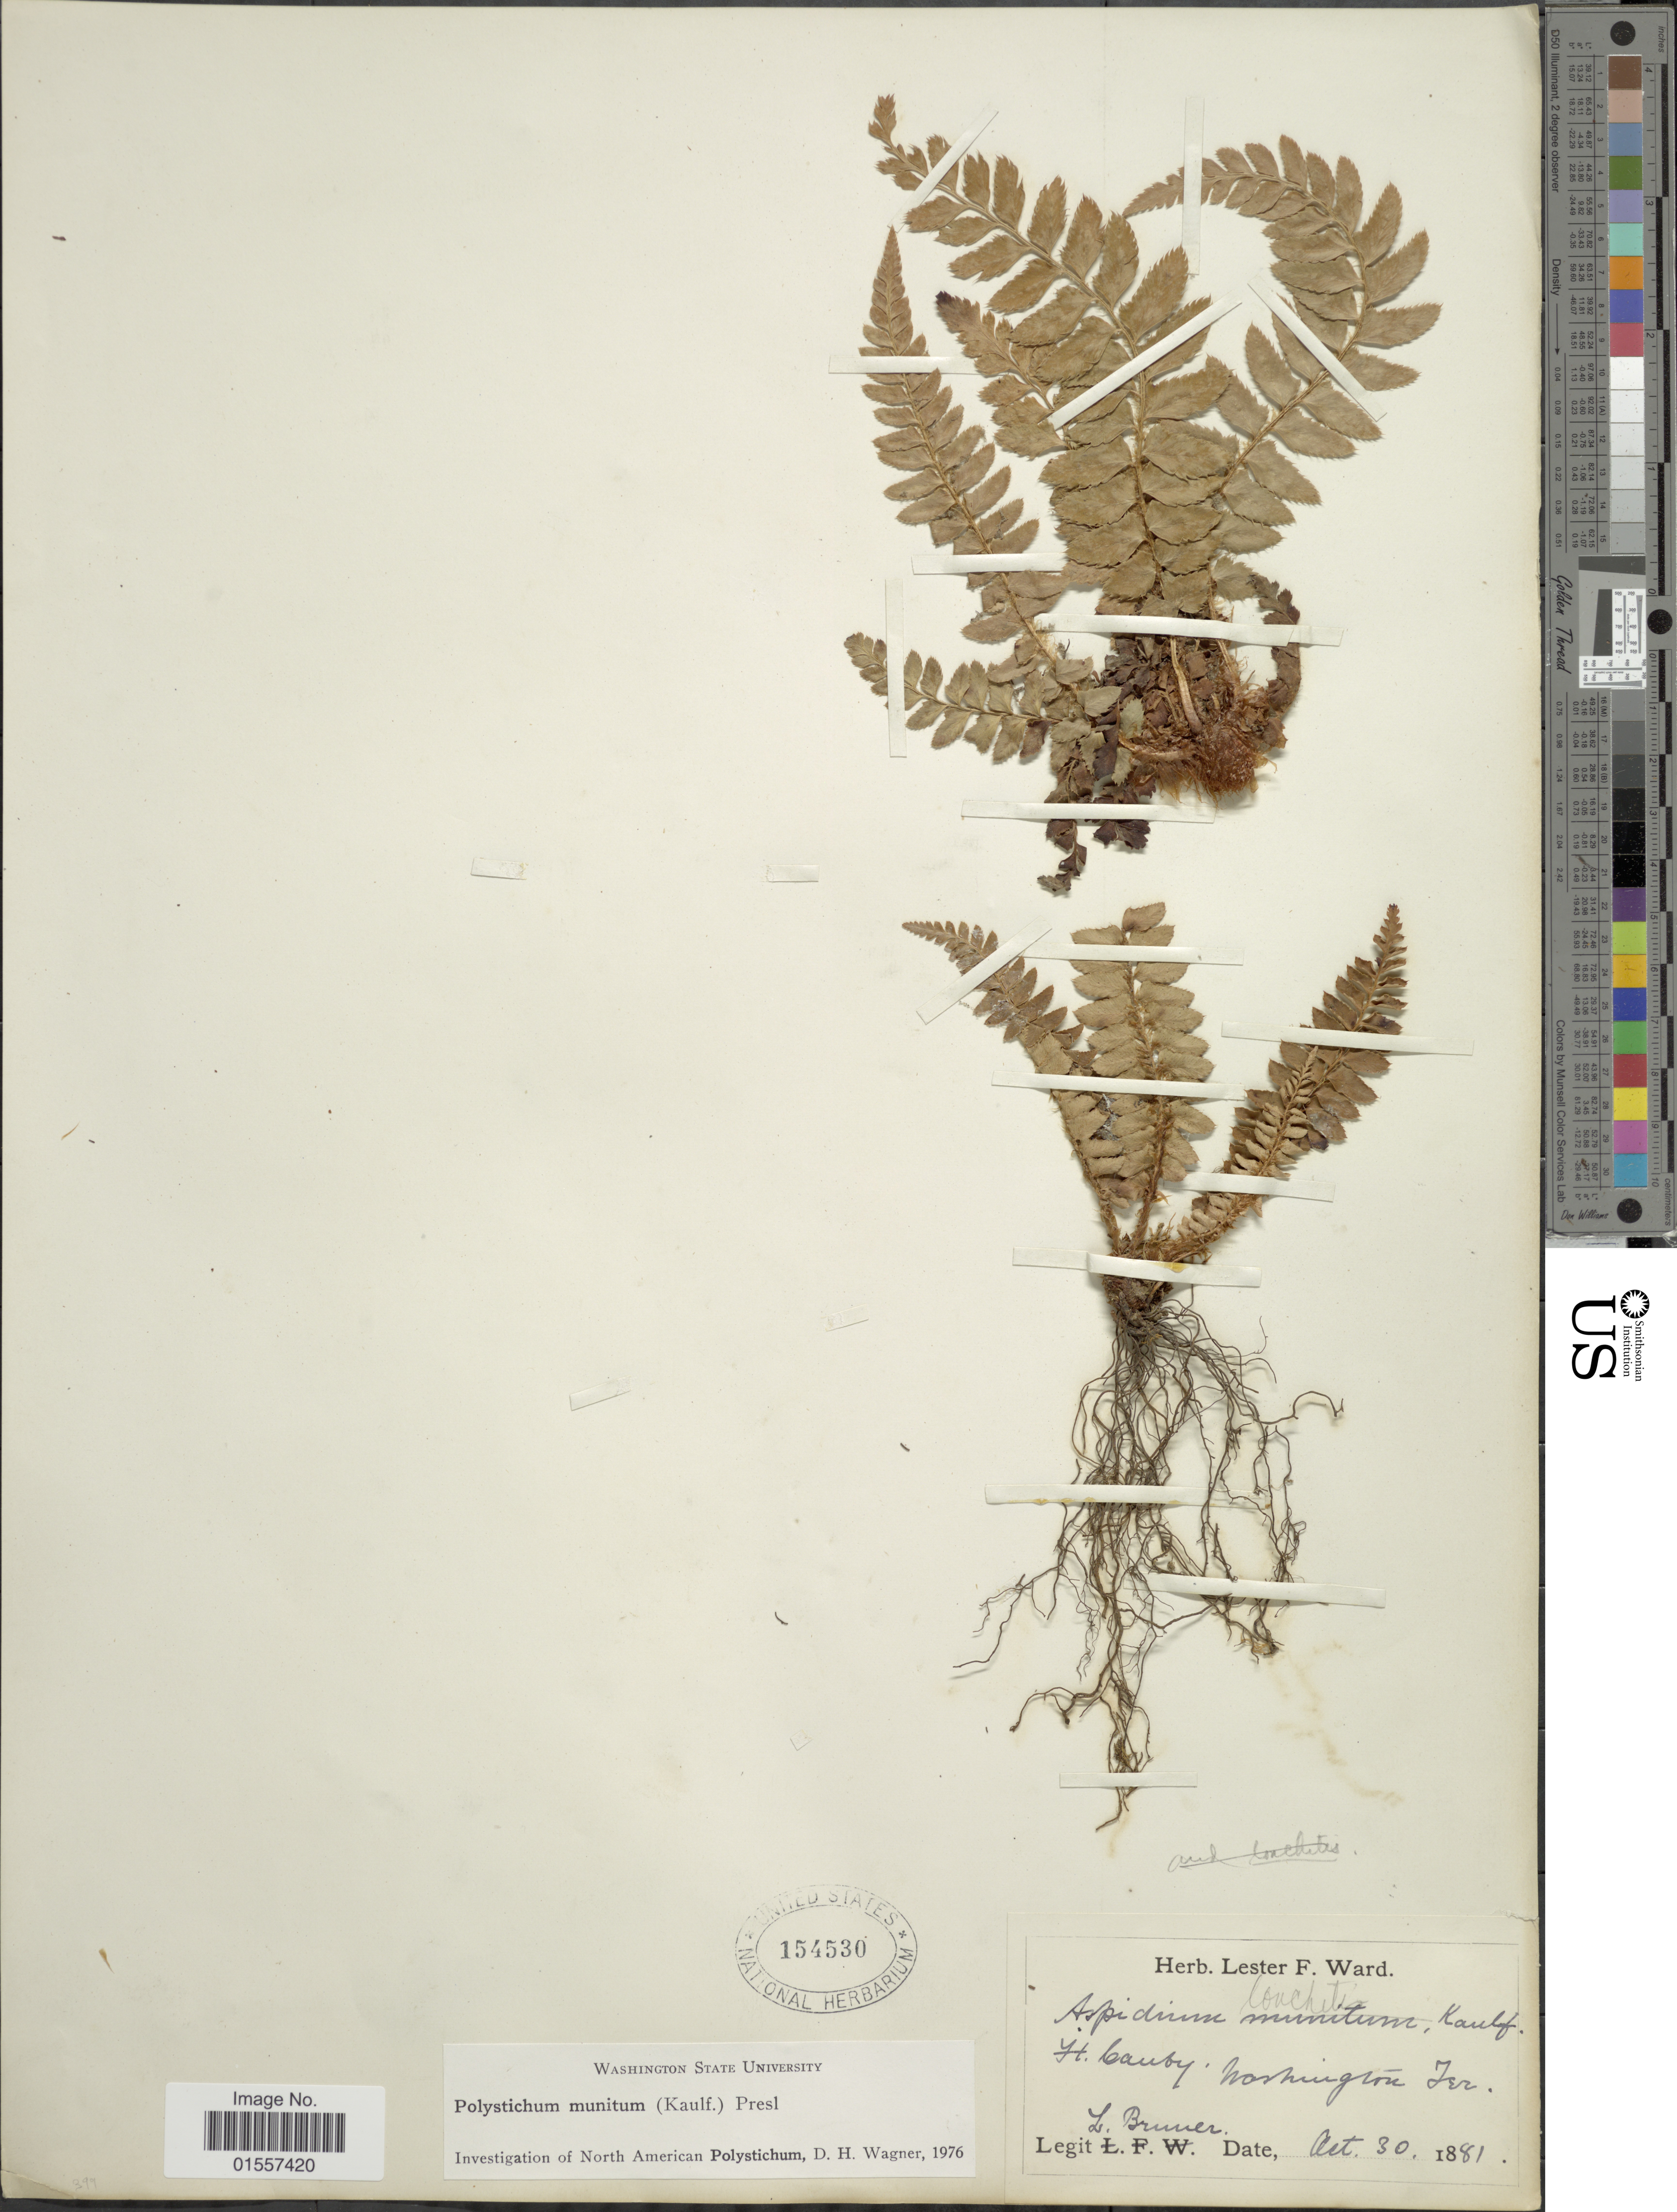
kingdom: Plantae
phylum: Tracheophyta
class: Polypodiopsida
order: Polypodiales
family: Dryopteridaceae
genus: Polystichum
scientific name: Polystichum munitum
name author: (Kaulf.) C. Presl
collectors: L. Bruner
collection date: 1881-08-30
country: United States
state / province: Washington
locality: H. Bauty, Washington Terr.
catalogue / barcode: US 154530